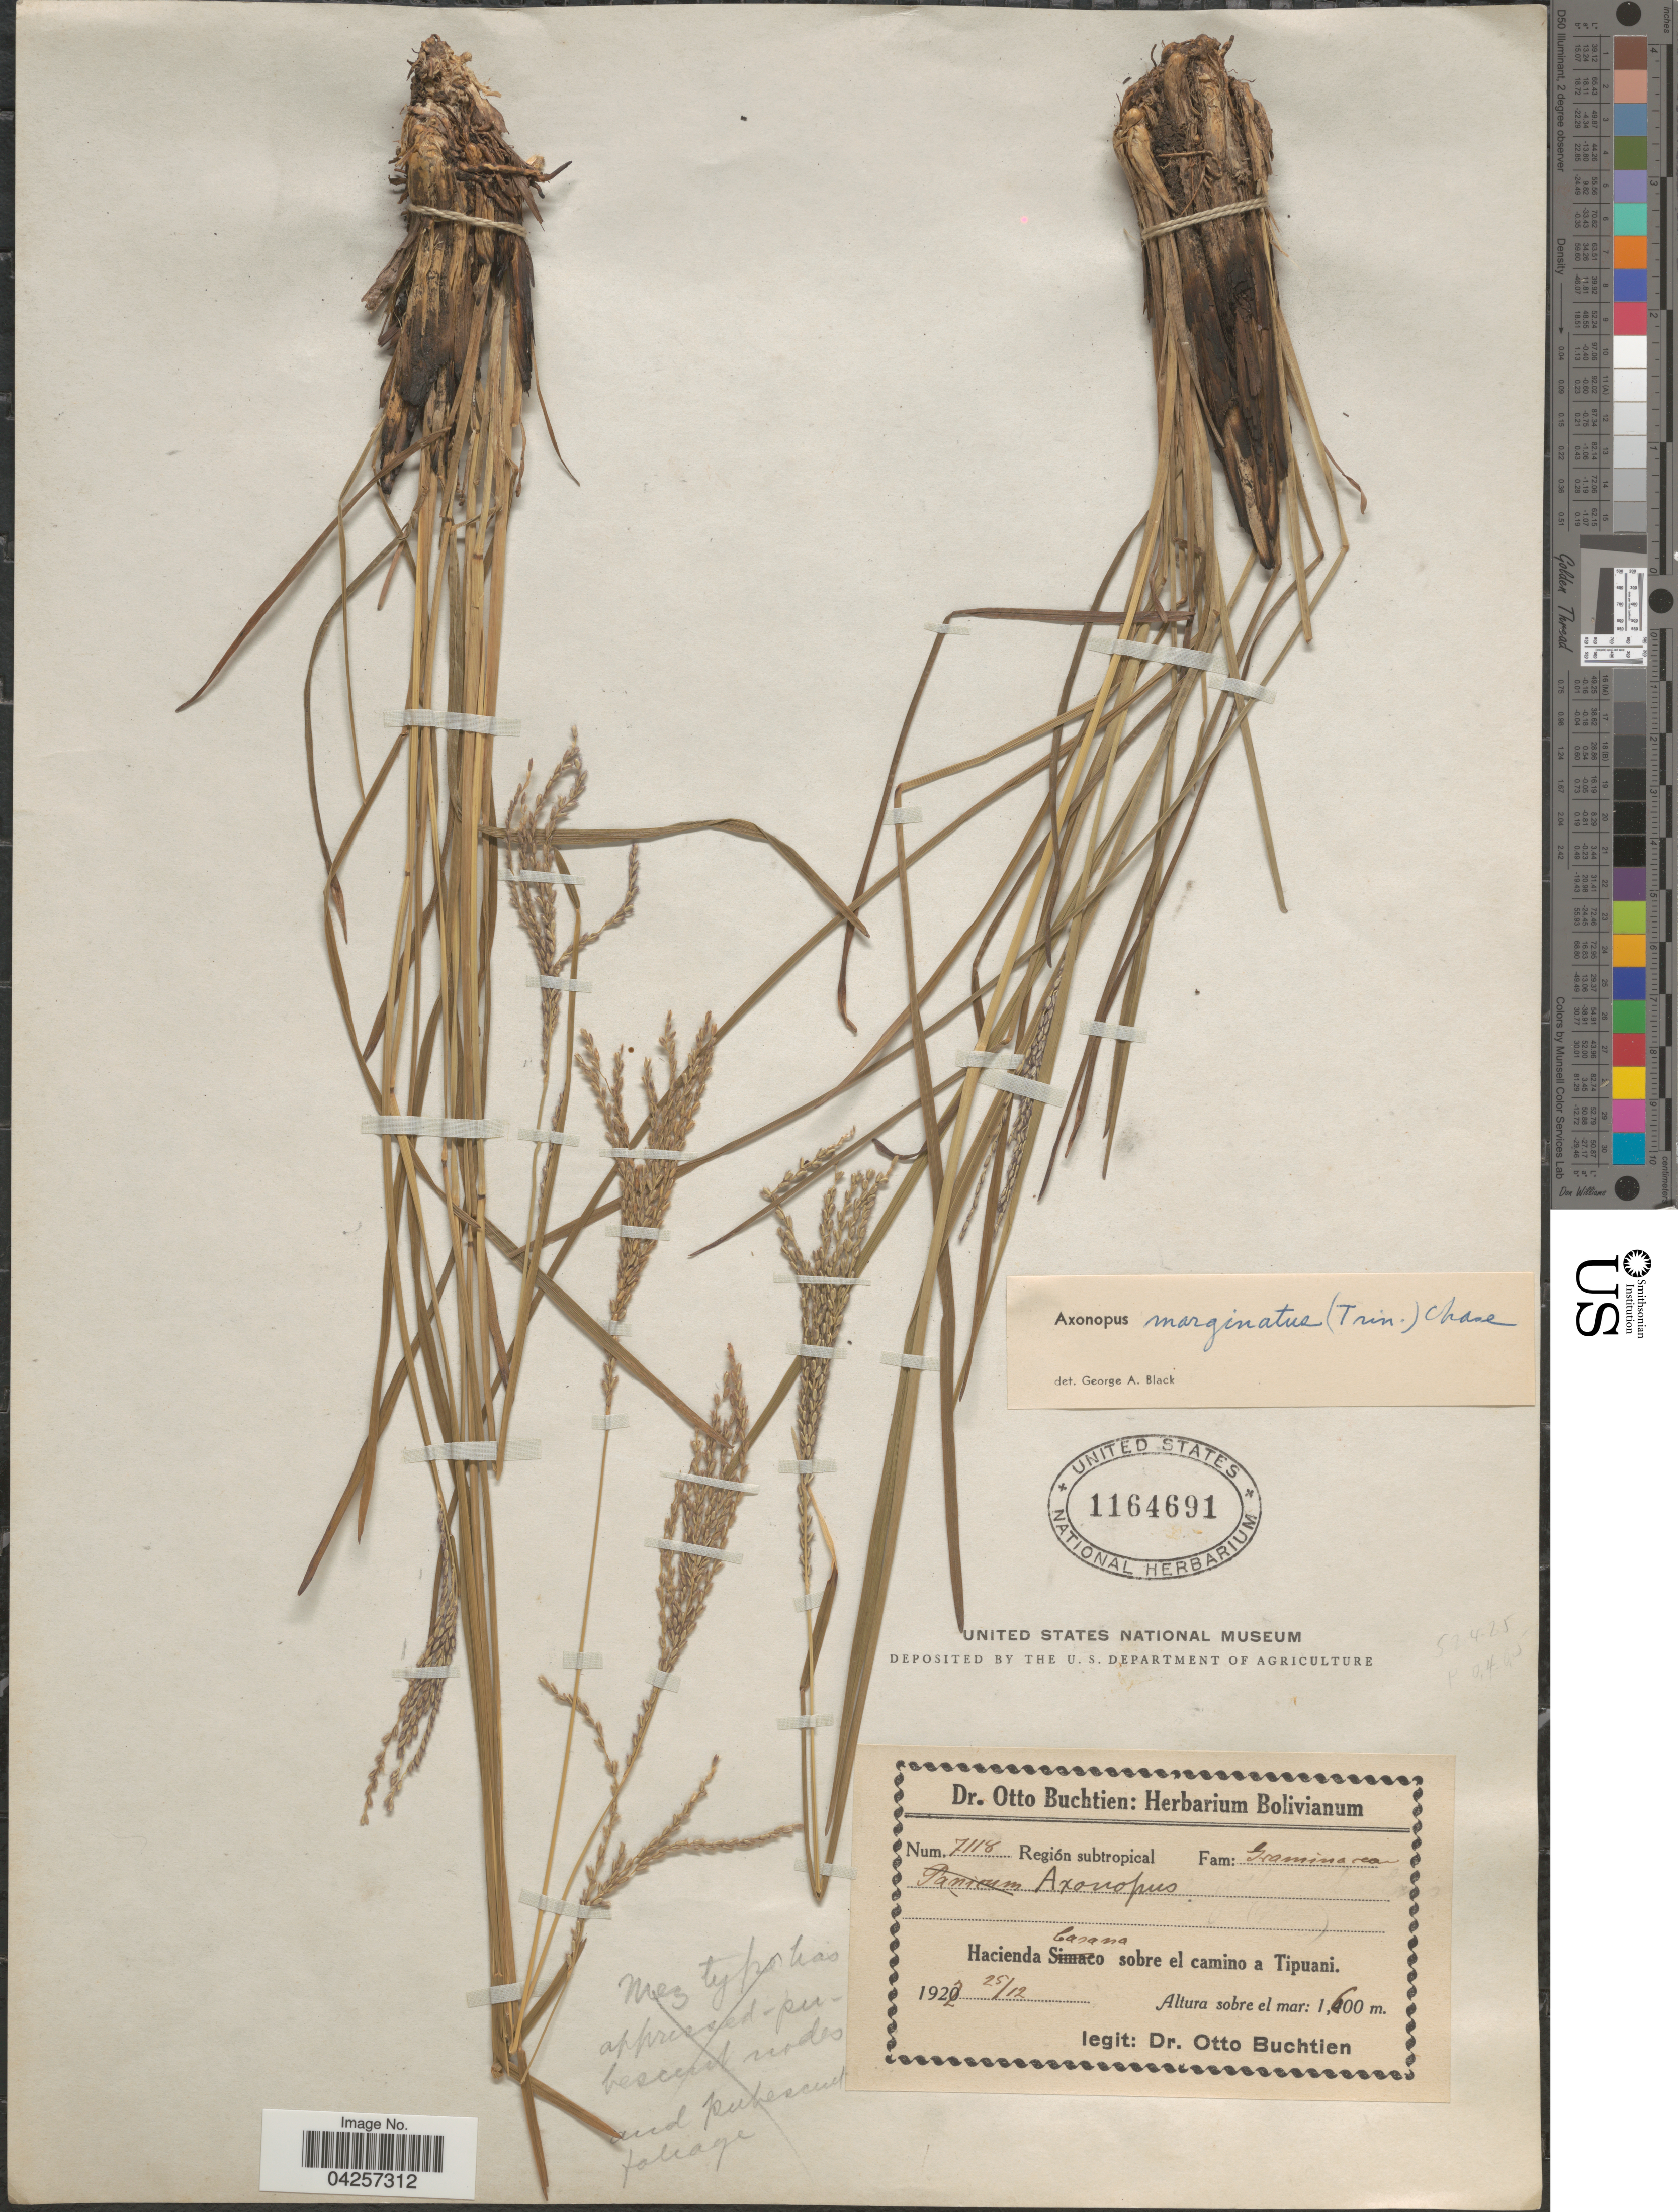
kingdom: Plantae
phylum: Tracheophyta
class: Liliopsida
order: Poales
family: Poaceae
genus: Axonopus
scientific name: Axonopus marginatus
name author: (Trin.) Chase ex Hitchc.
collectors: O. Buchtien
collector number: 7118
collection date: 1922-12-25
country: Bolivia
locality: Región subtropical. Hacienda Casana sobre el camino a Tipuani.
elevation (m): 1600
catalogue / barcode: US 1164691